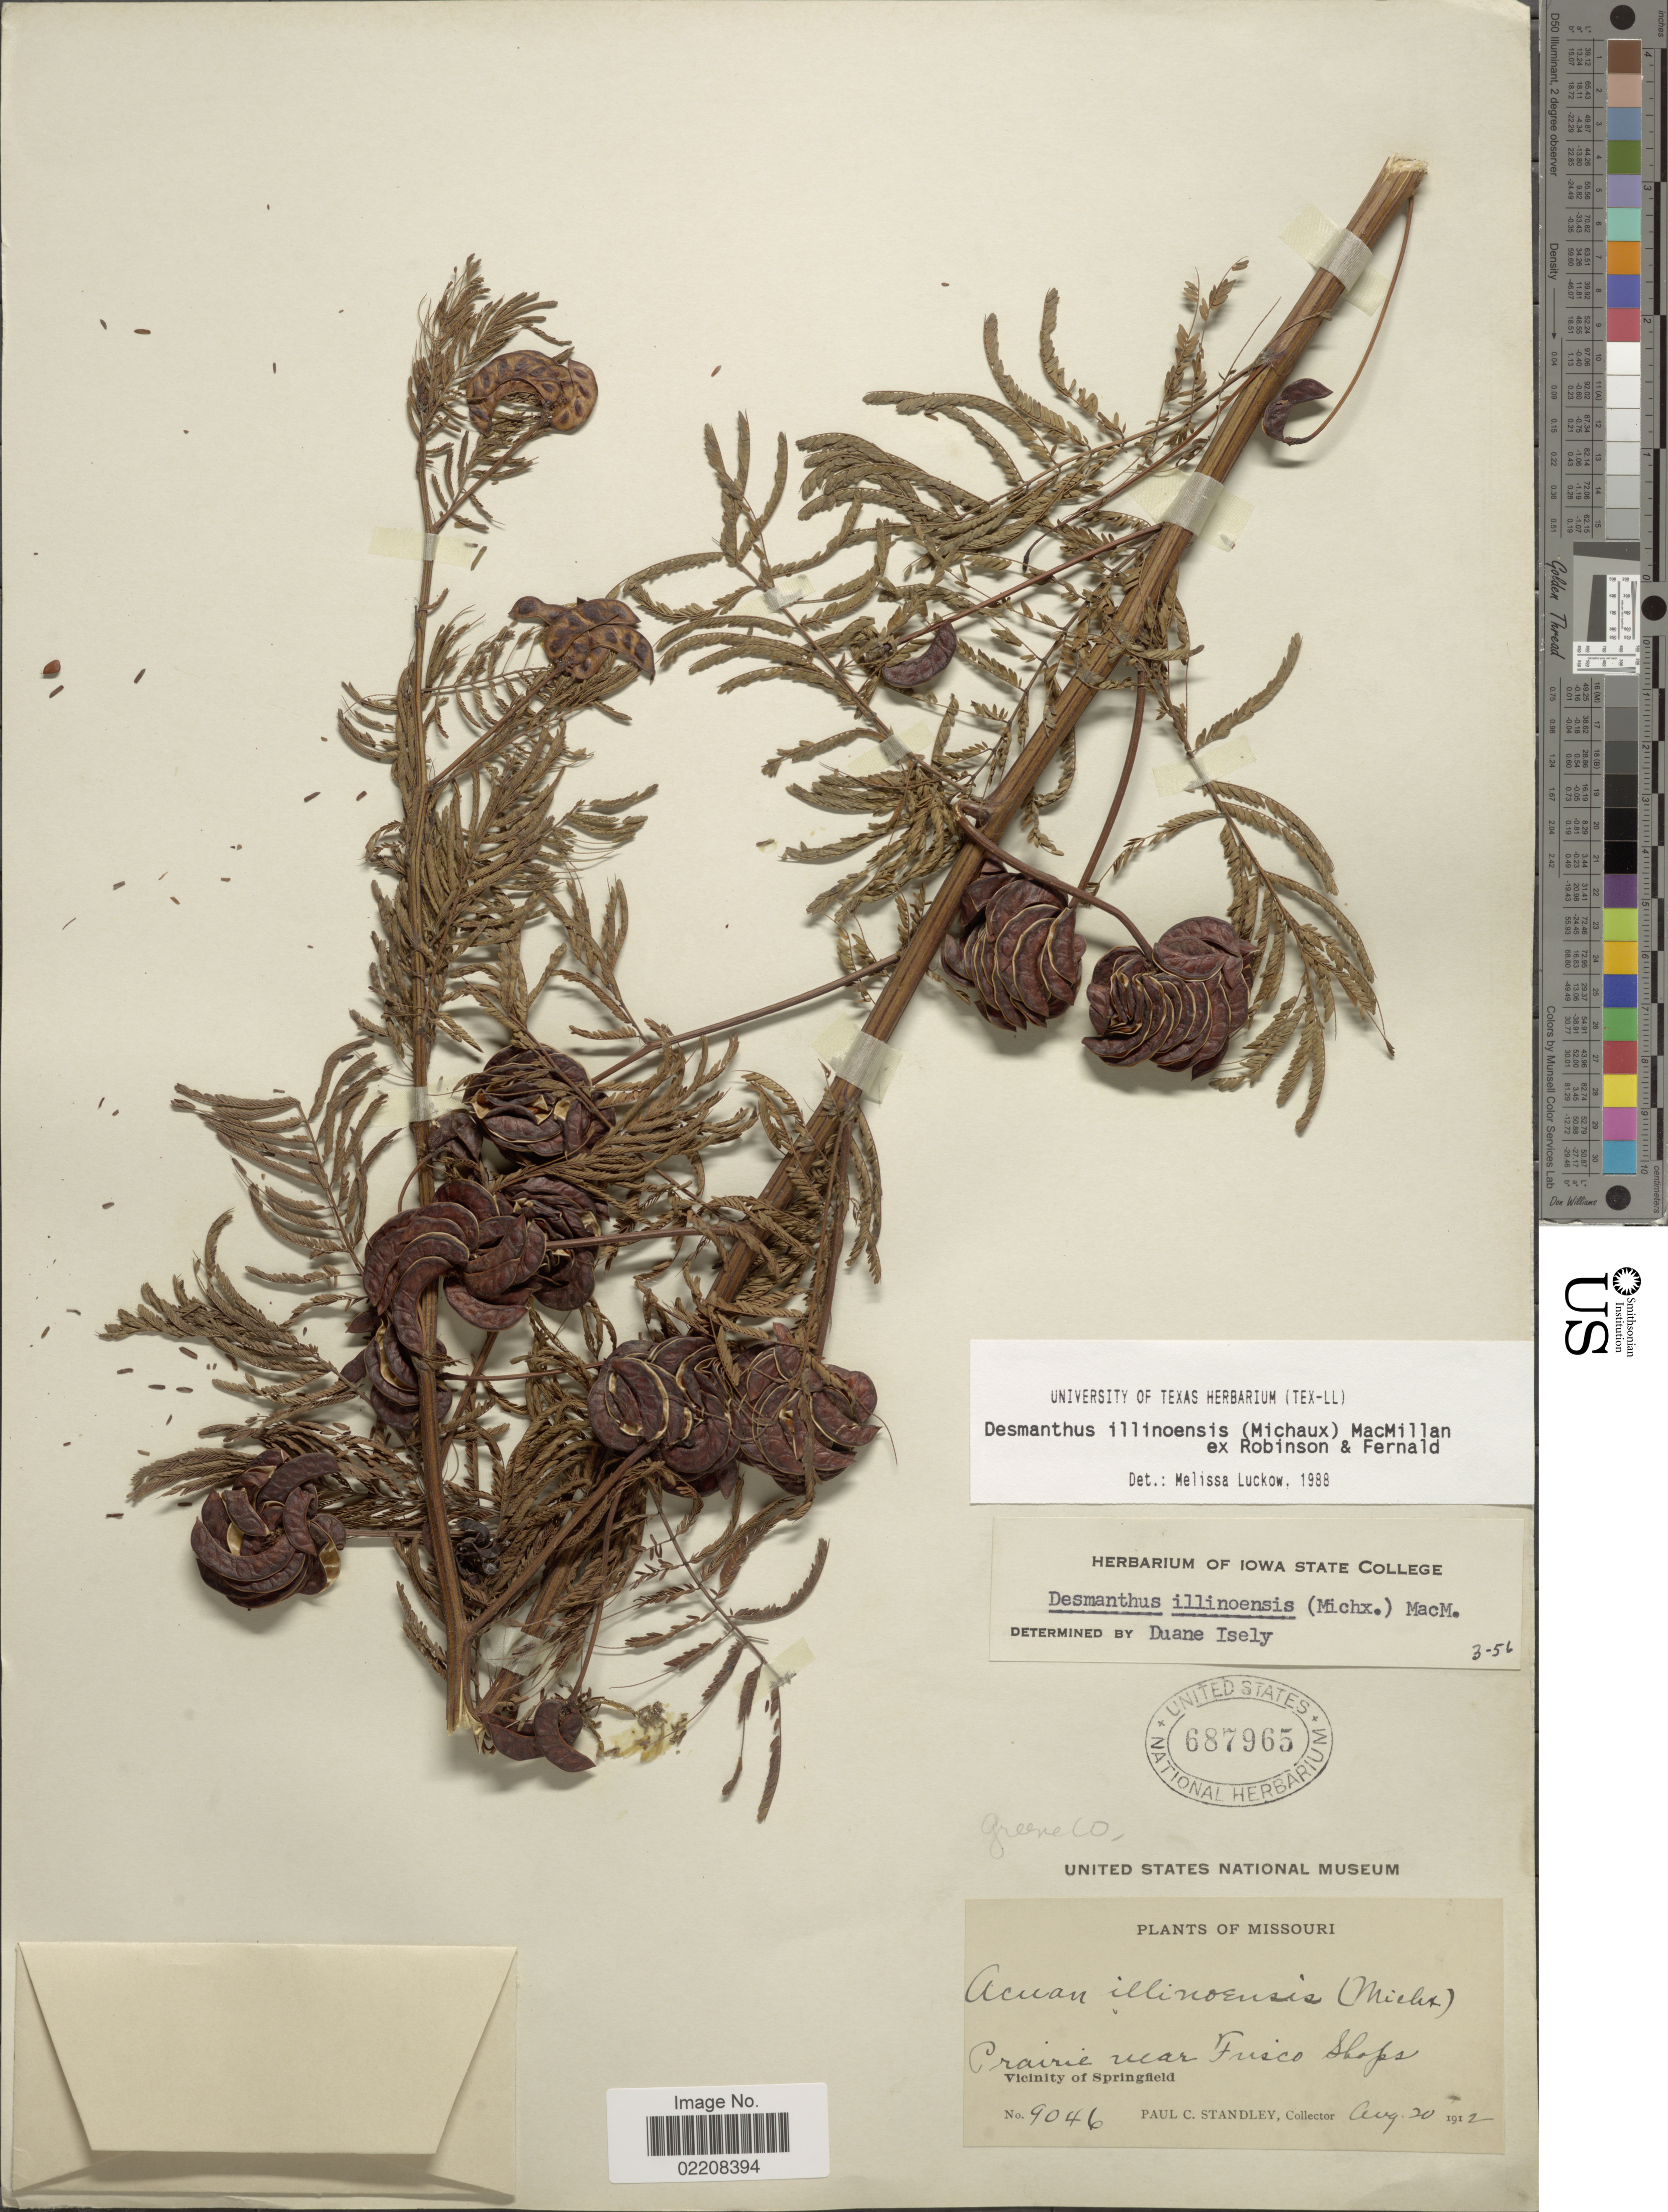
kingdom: Plantae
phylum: Tracheophyta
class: Magnoliopsida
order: Fabales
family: Fabaceae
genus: Desmanthus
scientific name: Desmanthus illinoensis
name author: (Michx.) MacMill.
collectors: P. C. Standley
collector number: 9046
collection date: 1912-08-20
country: United States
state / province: Missouri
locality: Greene Co. Prairie near Frisco Shops. Vicinity of Springfield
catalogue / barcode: US 687965